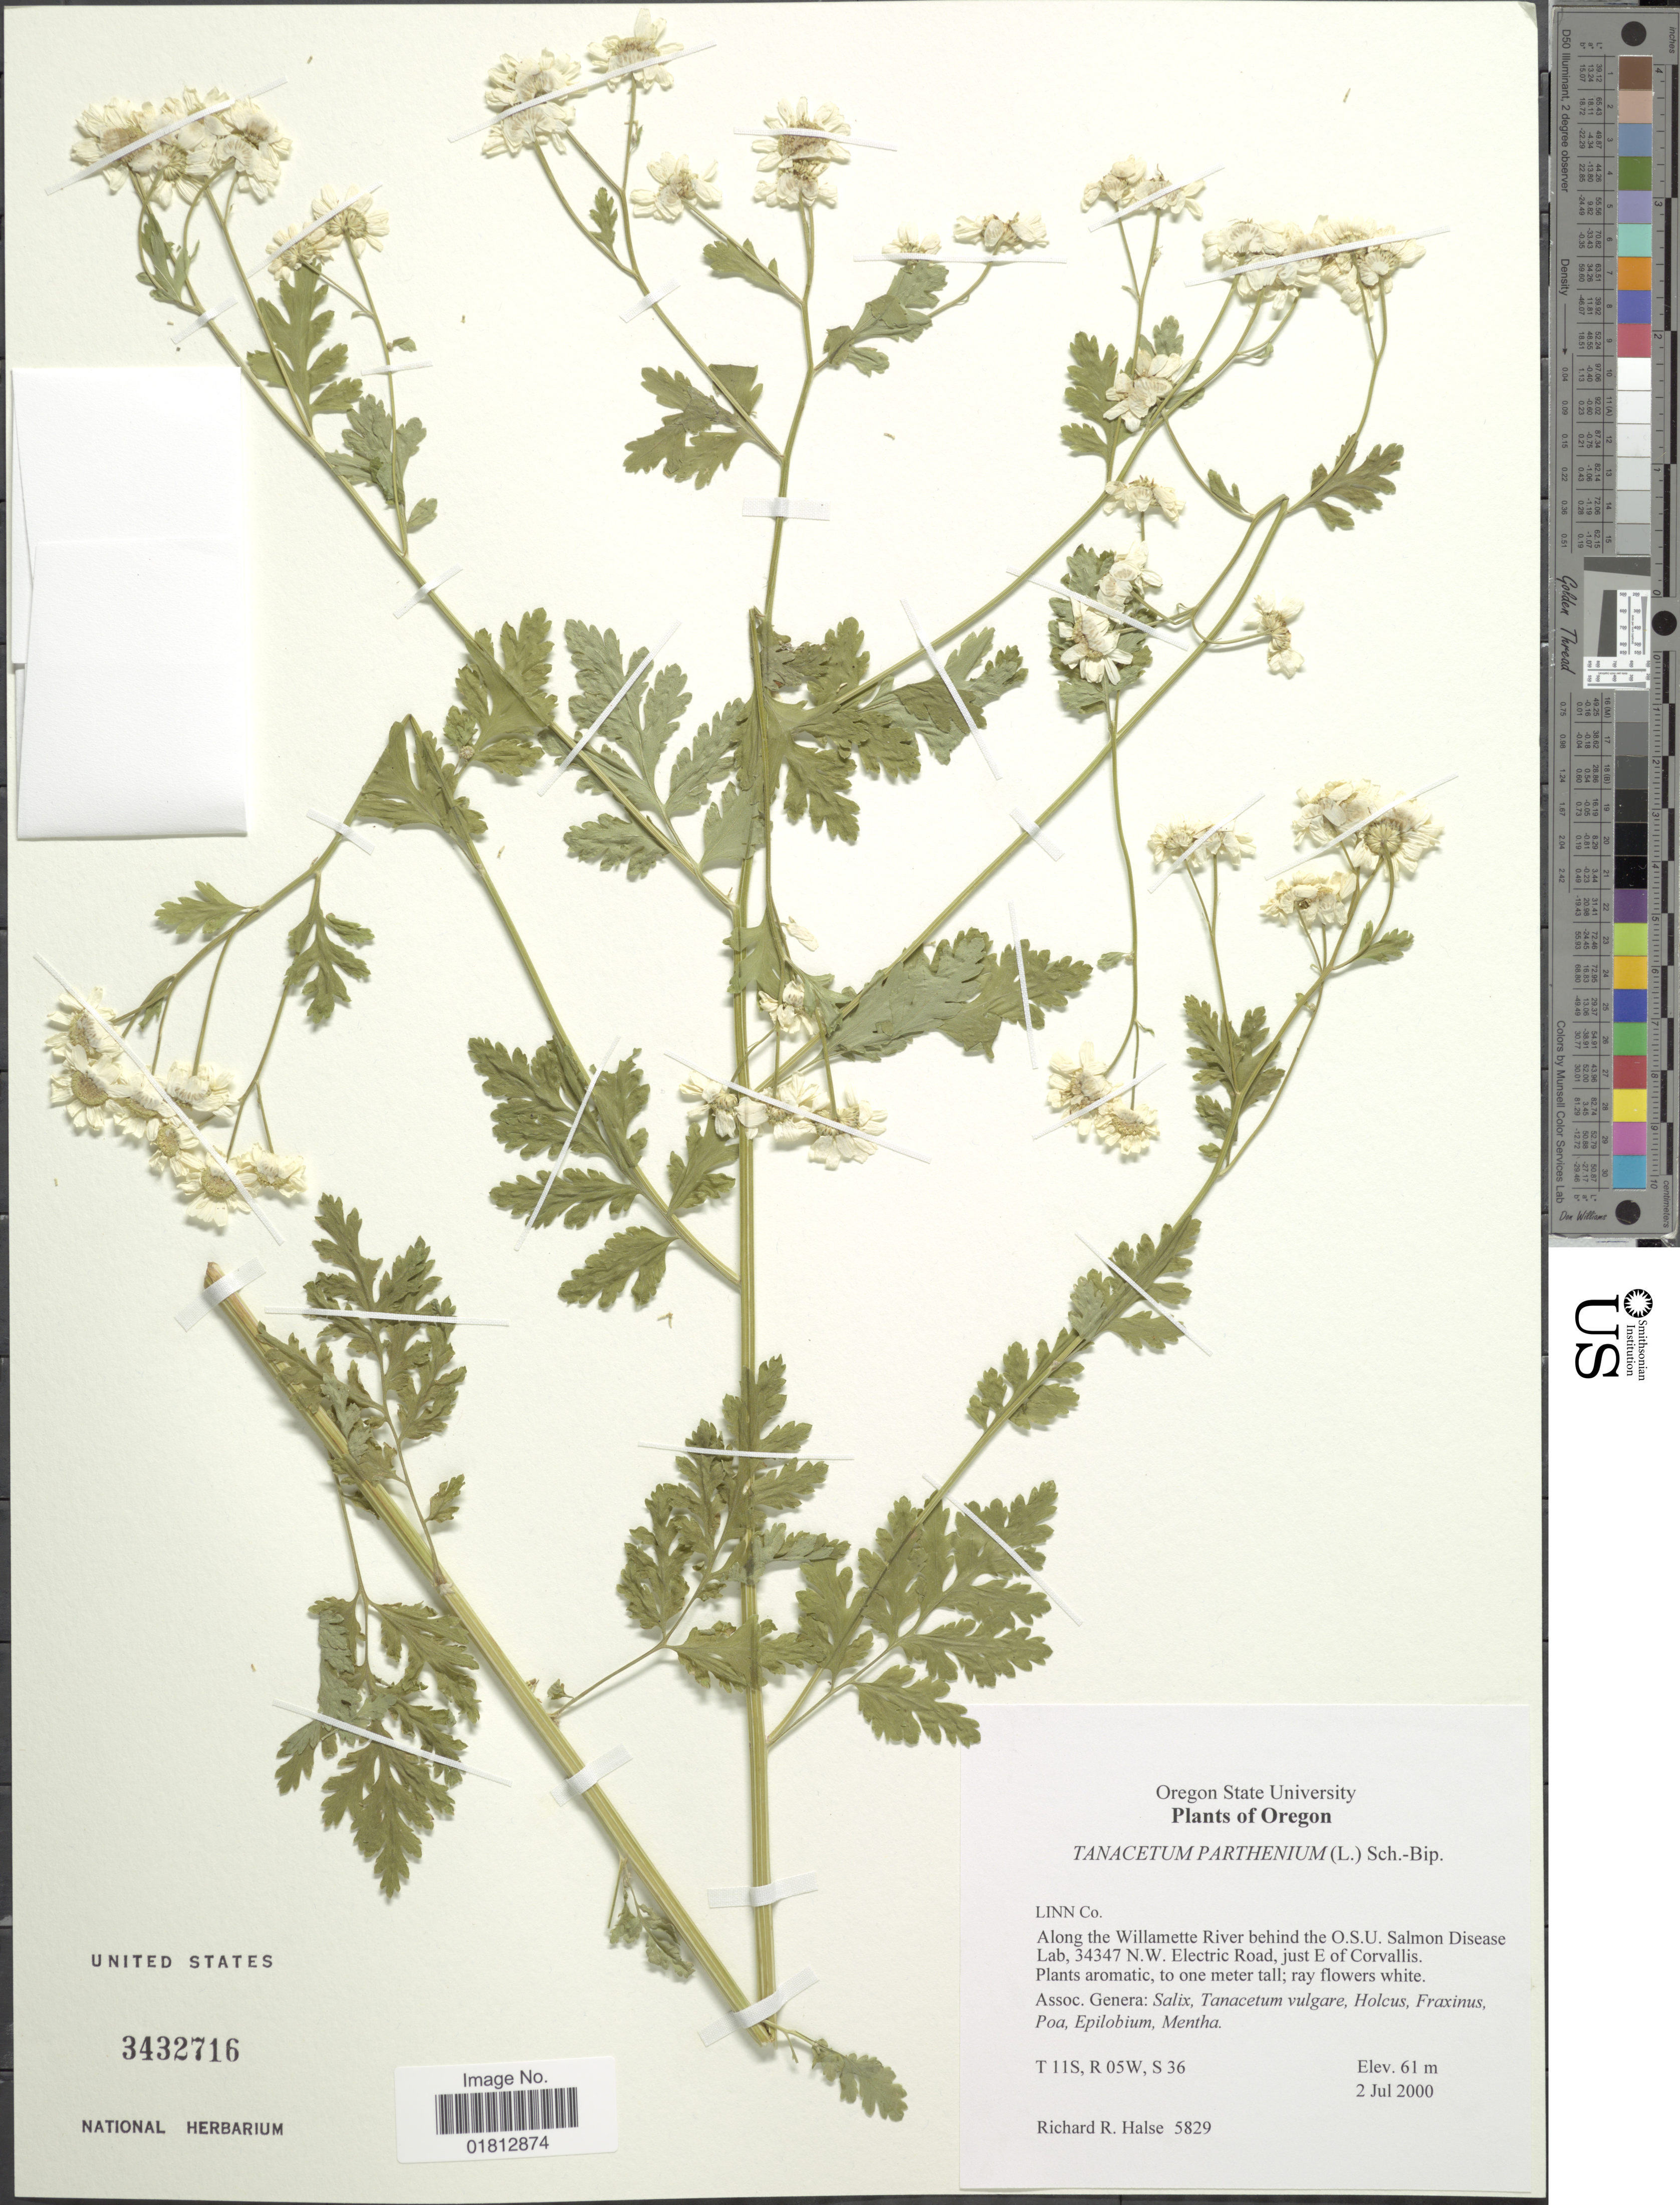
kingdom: Plantae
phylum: Tracheophyta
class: Magnoliopsida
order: Asterales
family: Asteraceae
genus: Tanacetum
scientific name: Tanacetum parthenium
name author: (L.) Sch. Bip.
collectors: R. Halse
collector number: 5829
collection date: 2000-07-02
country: United States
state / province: Oregon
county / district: Linn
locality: Linn Co., along the Willamette River behind the O.S.U. Salmon Disease Lab, 34347 N.W. Electric Road, just E of Corvallis, T11S, R05W, S 36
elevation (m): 61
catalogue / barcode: US 3432716